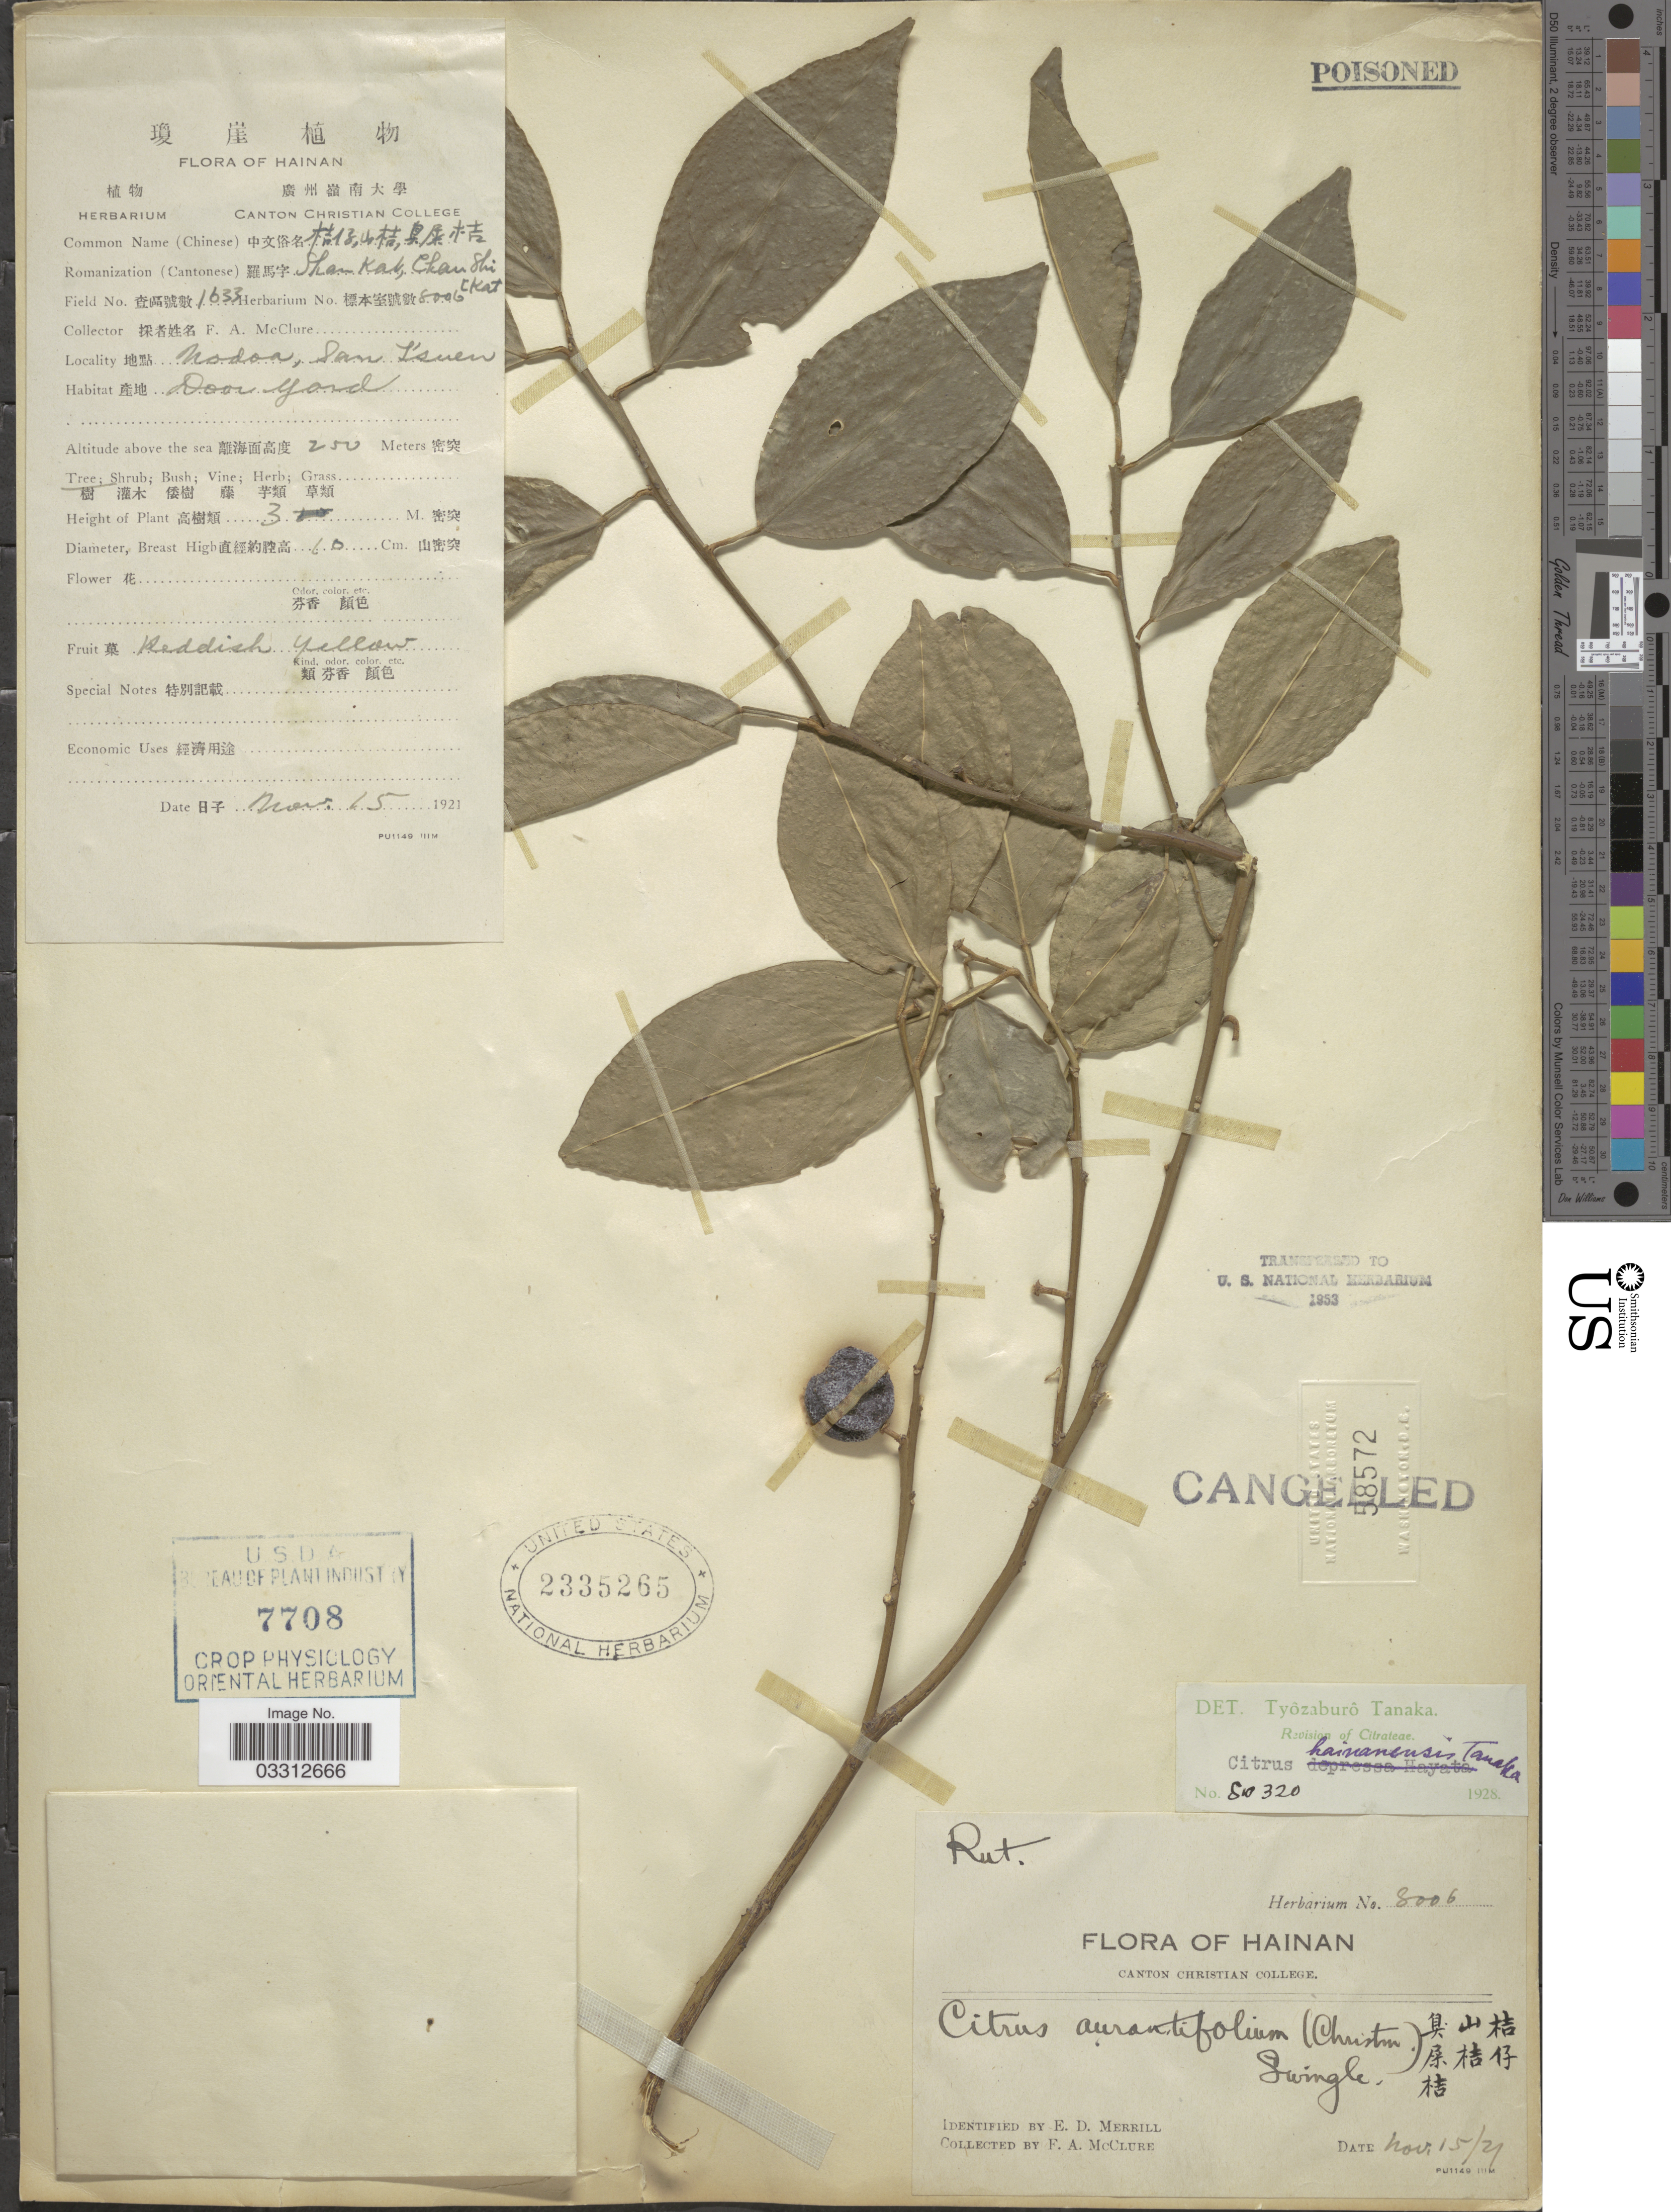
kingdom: Plantae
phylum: Tracheophyta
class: Magnoliopsida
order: Sapindales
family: Rutaceae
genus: Citrus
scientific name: Citrus hainanensis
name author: Tanaka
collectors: F. A. McClure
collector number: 1633/8006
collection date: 1921-11-15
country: China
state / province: Hainan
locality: Nodoa, San T'suen.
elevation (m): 250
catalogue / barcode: US 2335265